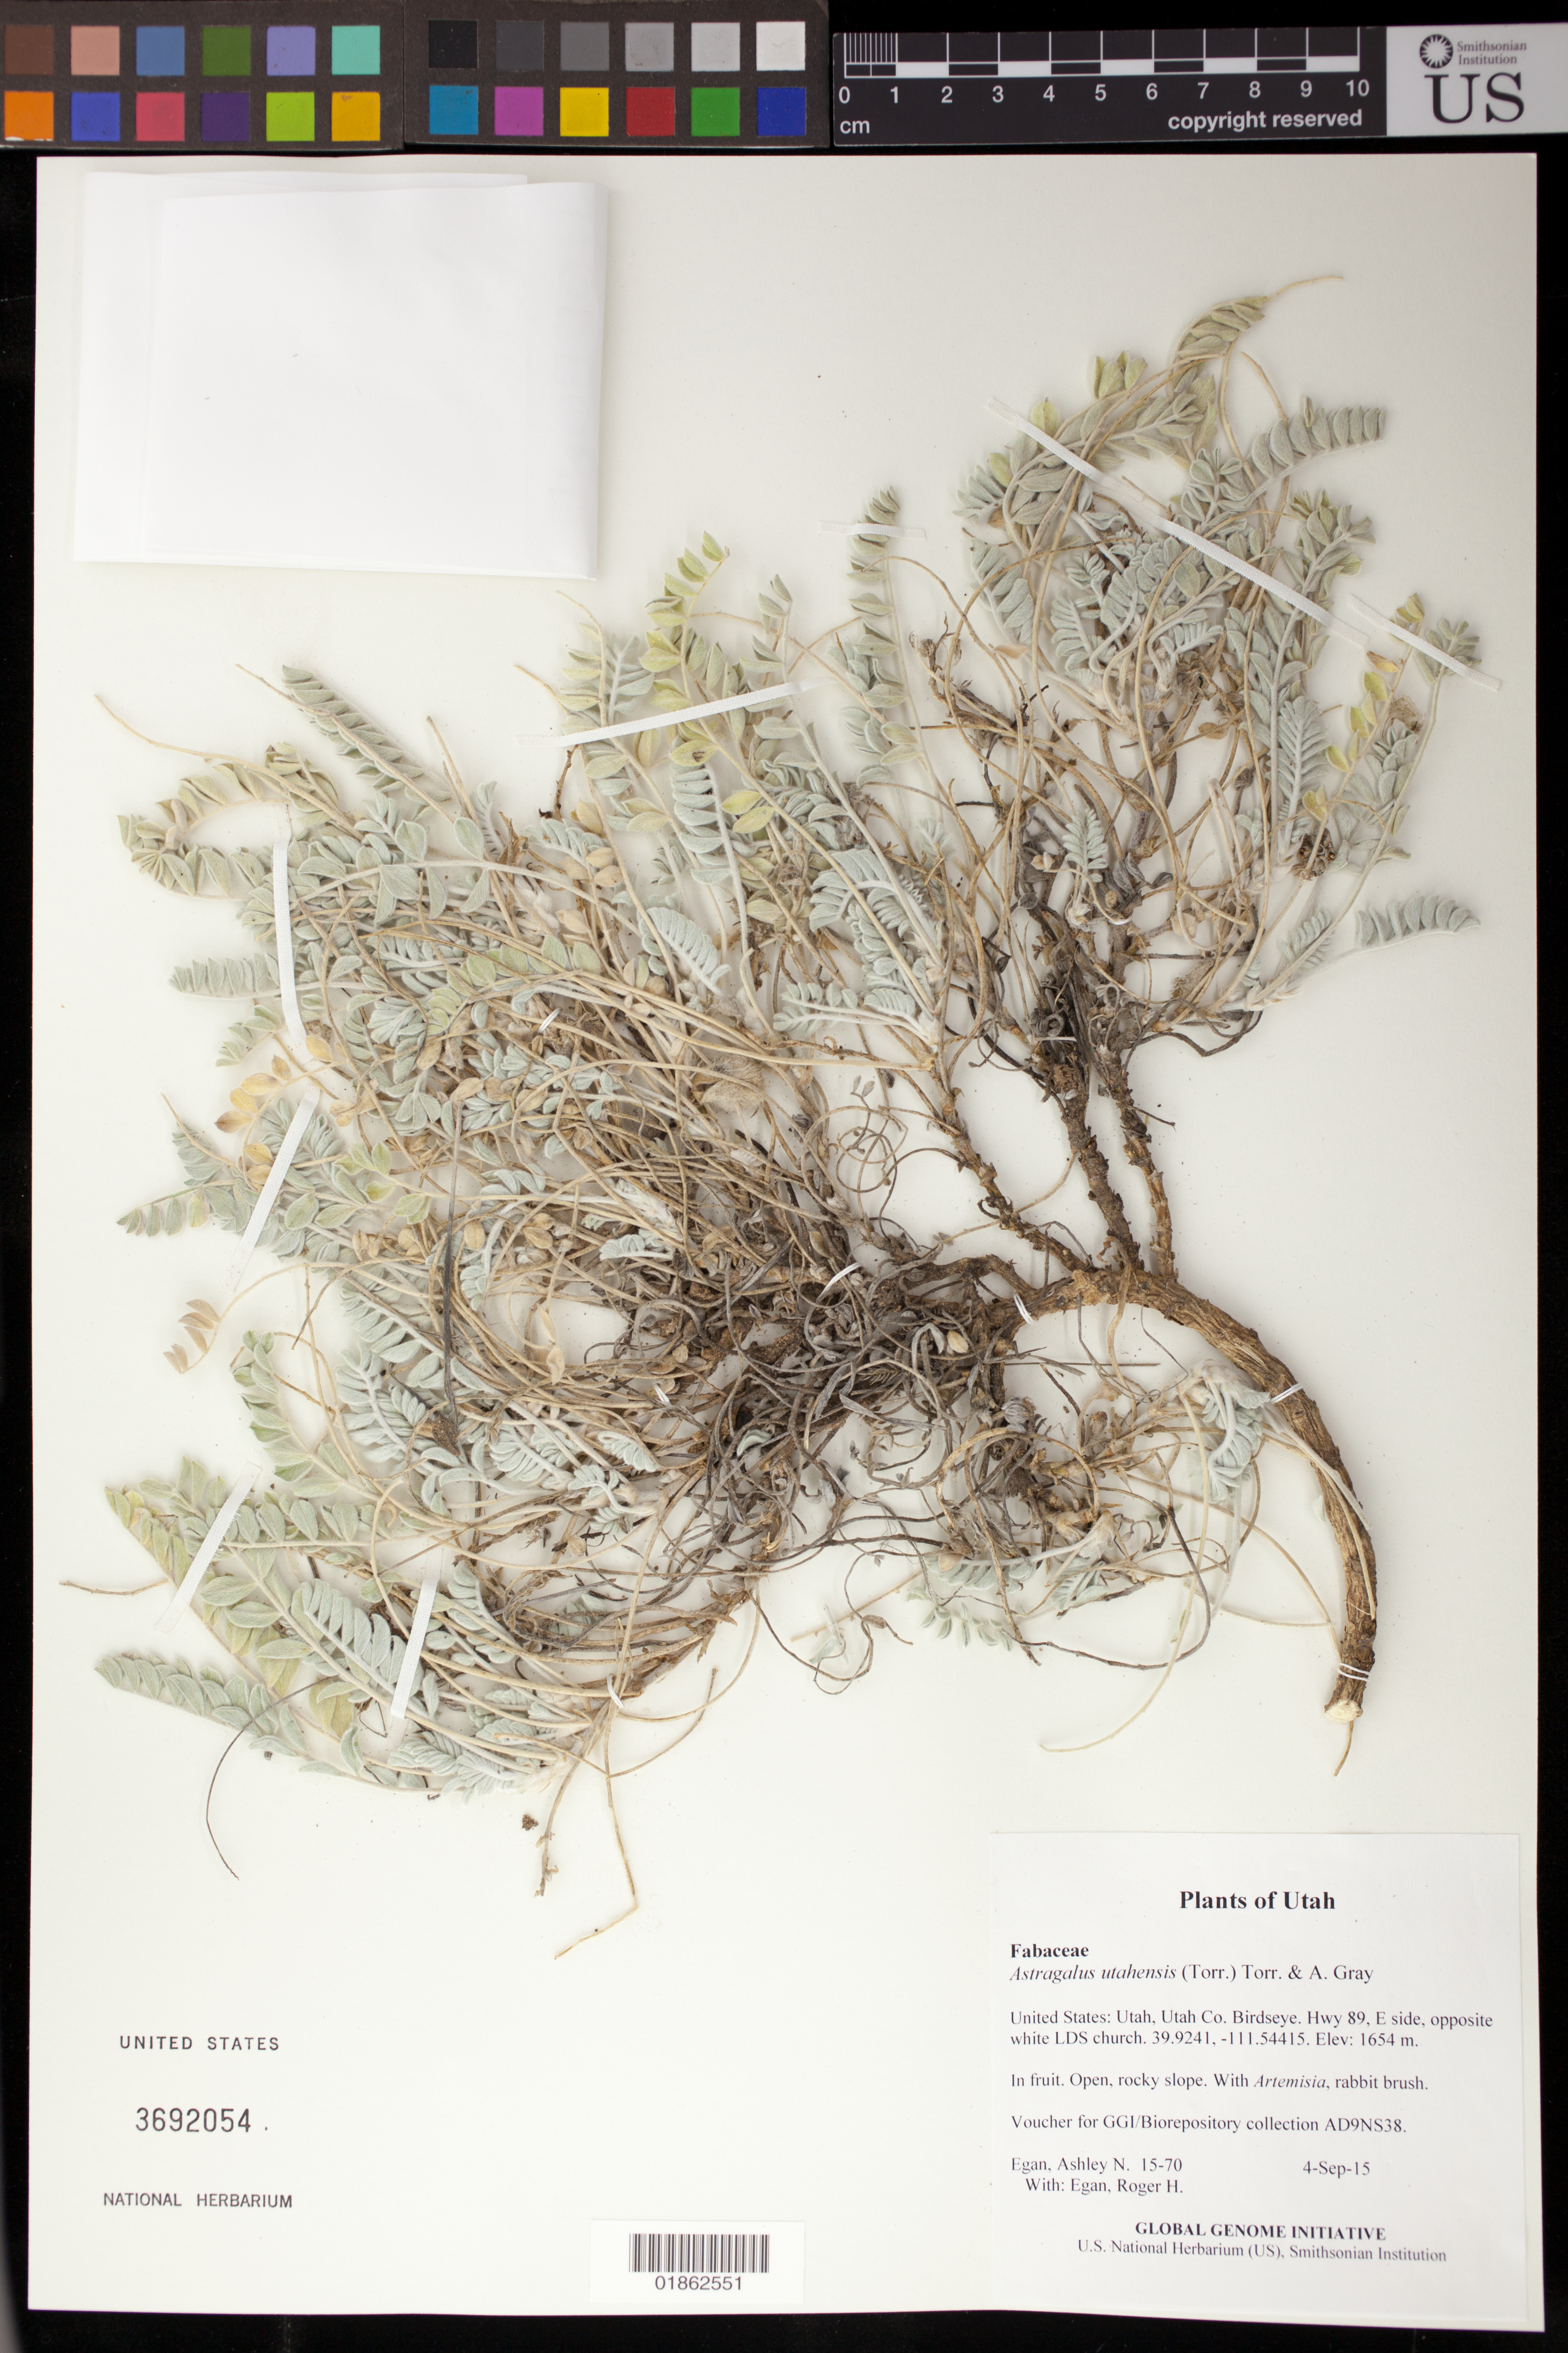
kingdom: Plantae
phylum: Tracheophyta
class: Magnoliopsida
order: Fabales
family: Fabaceae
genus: Astragalus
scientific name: Astragalus utahensis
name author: (Torr.) Torr. & A. Gray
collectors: A. N. Egan & R. H. Egan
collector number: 15-70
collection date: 2015-09-04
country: United States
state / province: Utah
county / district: Utah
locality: Birdseye. Hwy 89, E side, opposite white LDS church.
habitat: Open, rocky slope.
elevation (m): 1654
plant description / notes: Seed pods collected to envelope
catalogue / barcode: US 3692054